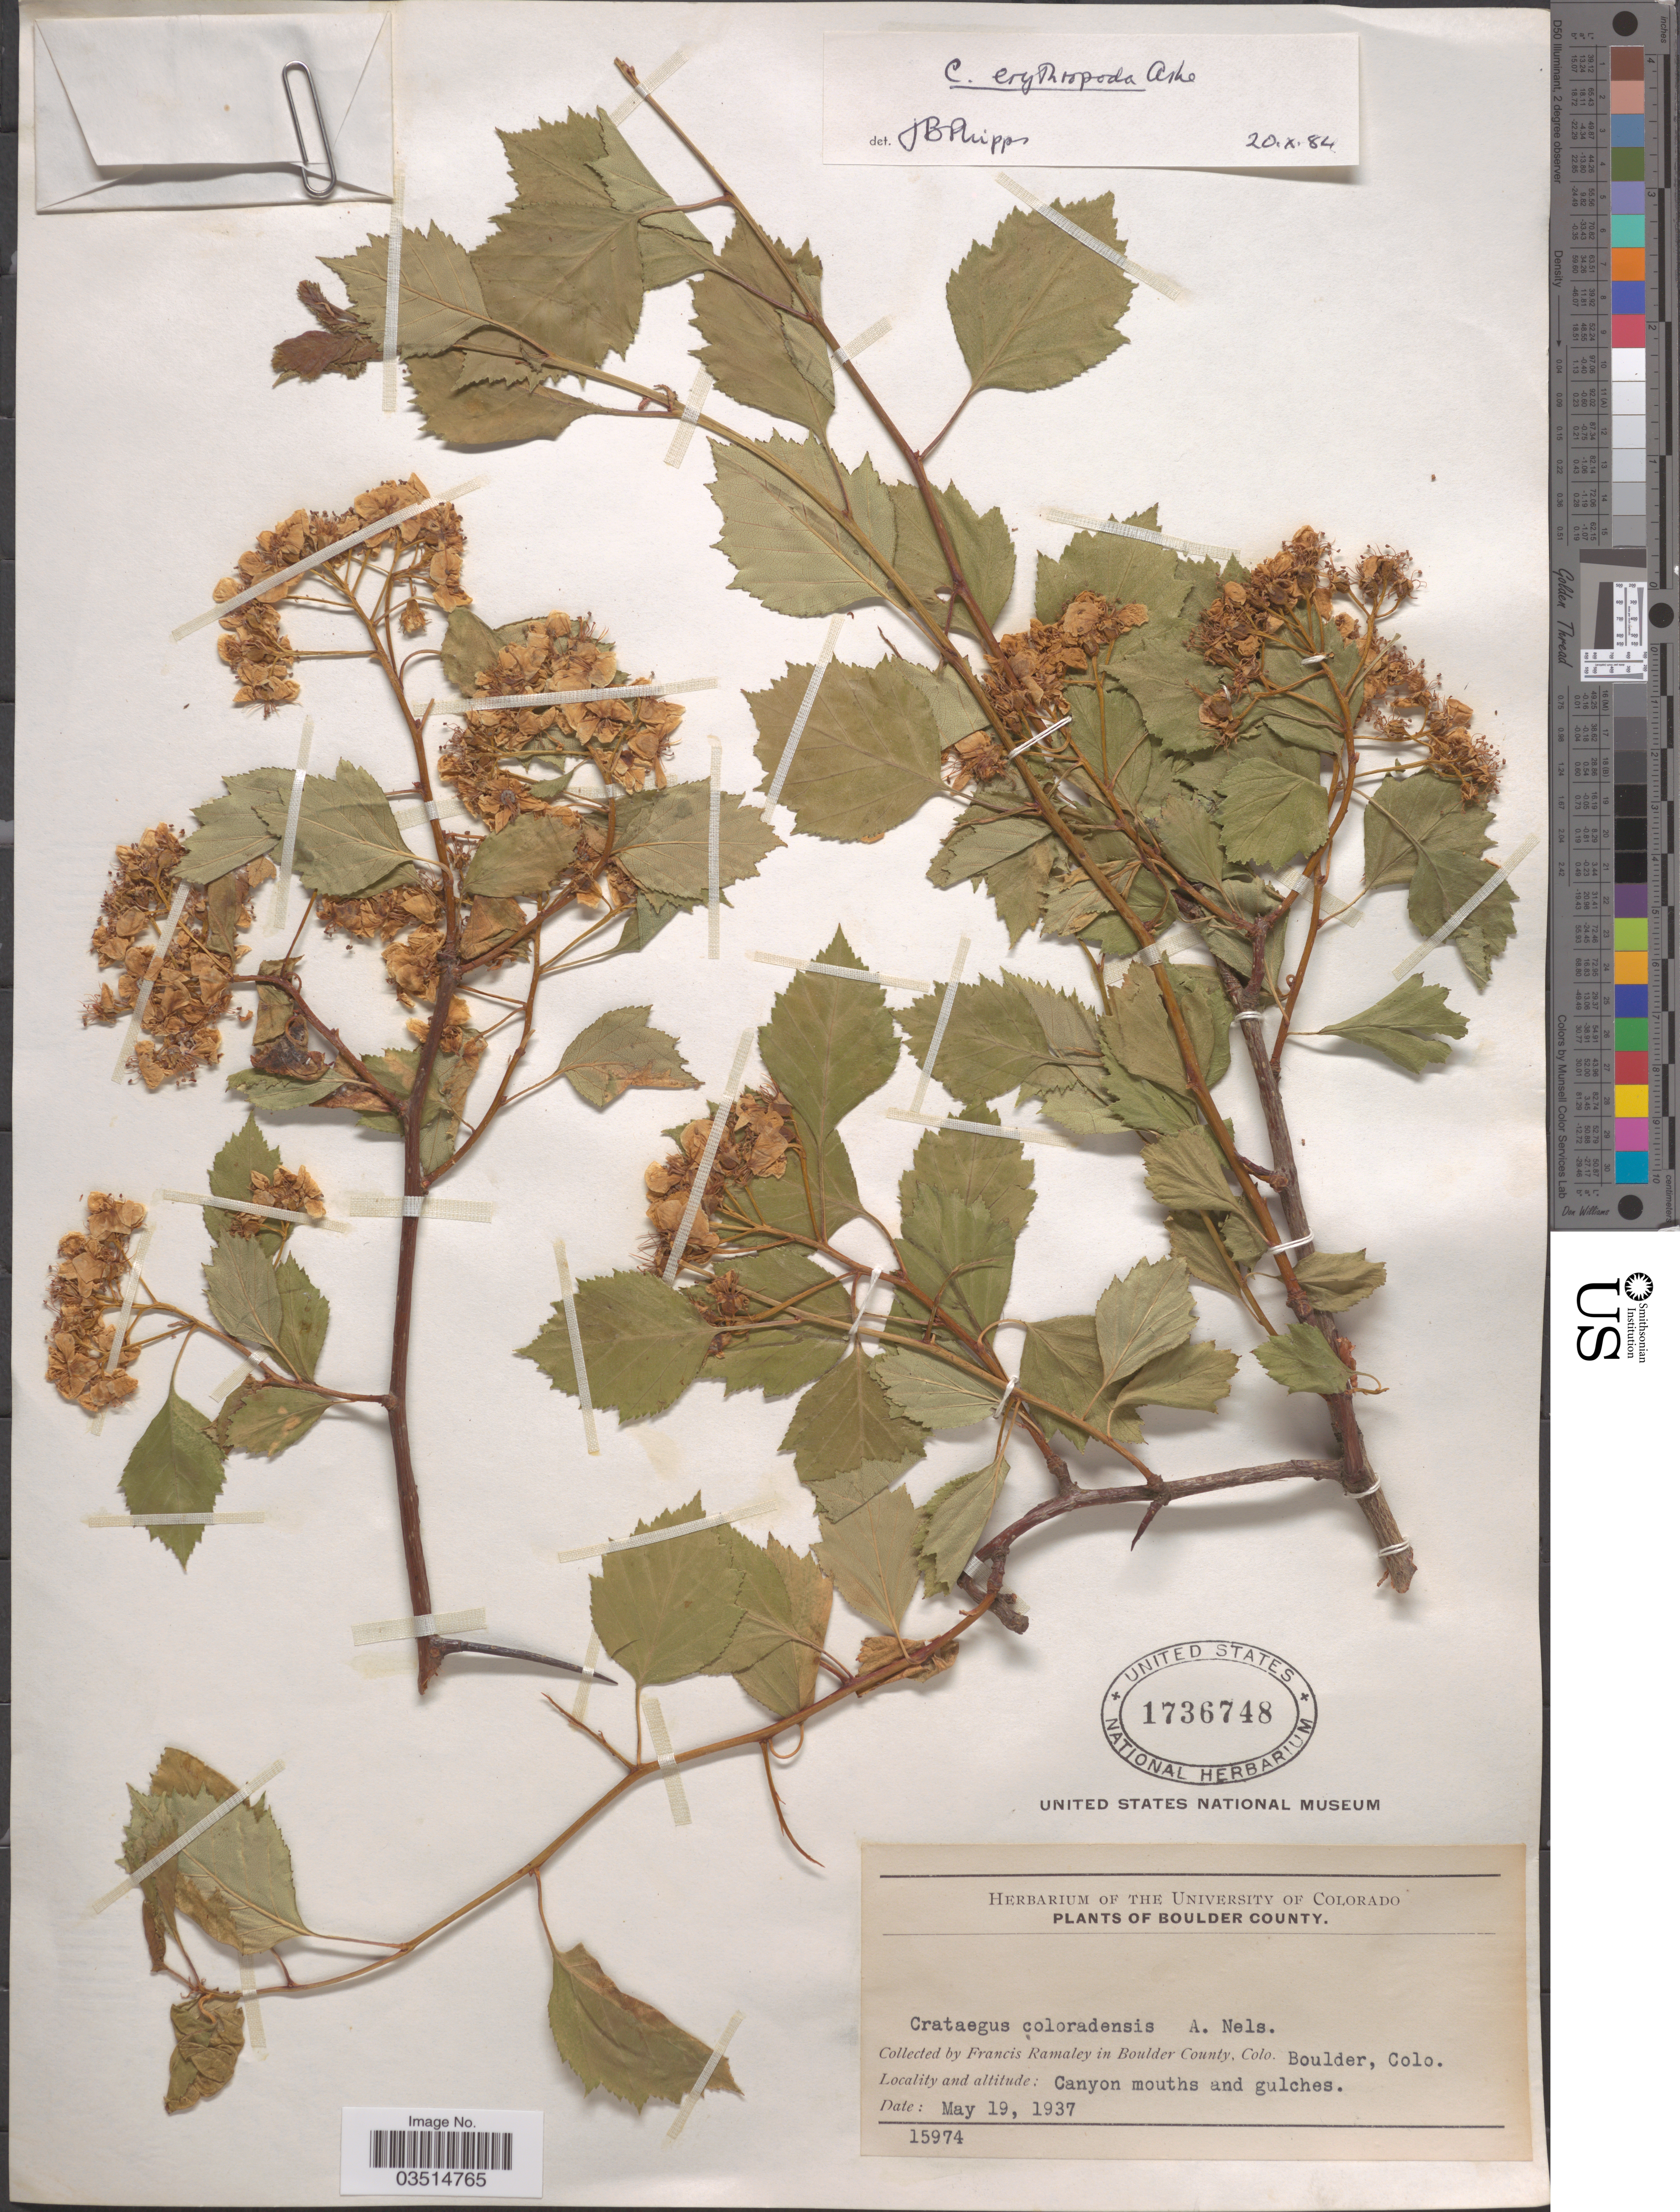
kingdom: Plantae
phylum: Tracheophyta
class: Magnoliopsida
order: Rosales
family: Rosaceae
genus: Crataegus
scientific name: Crataegus erythropoda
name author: Ashe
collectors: F. Ramaley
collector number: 15974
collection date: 1937-05-19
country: United States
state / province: Colorado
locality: Boulder County. Boulder. Canyon mouths and gulches.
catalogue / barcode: US 1736748